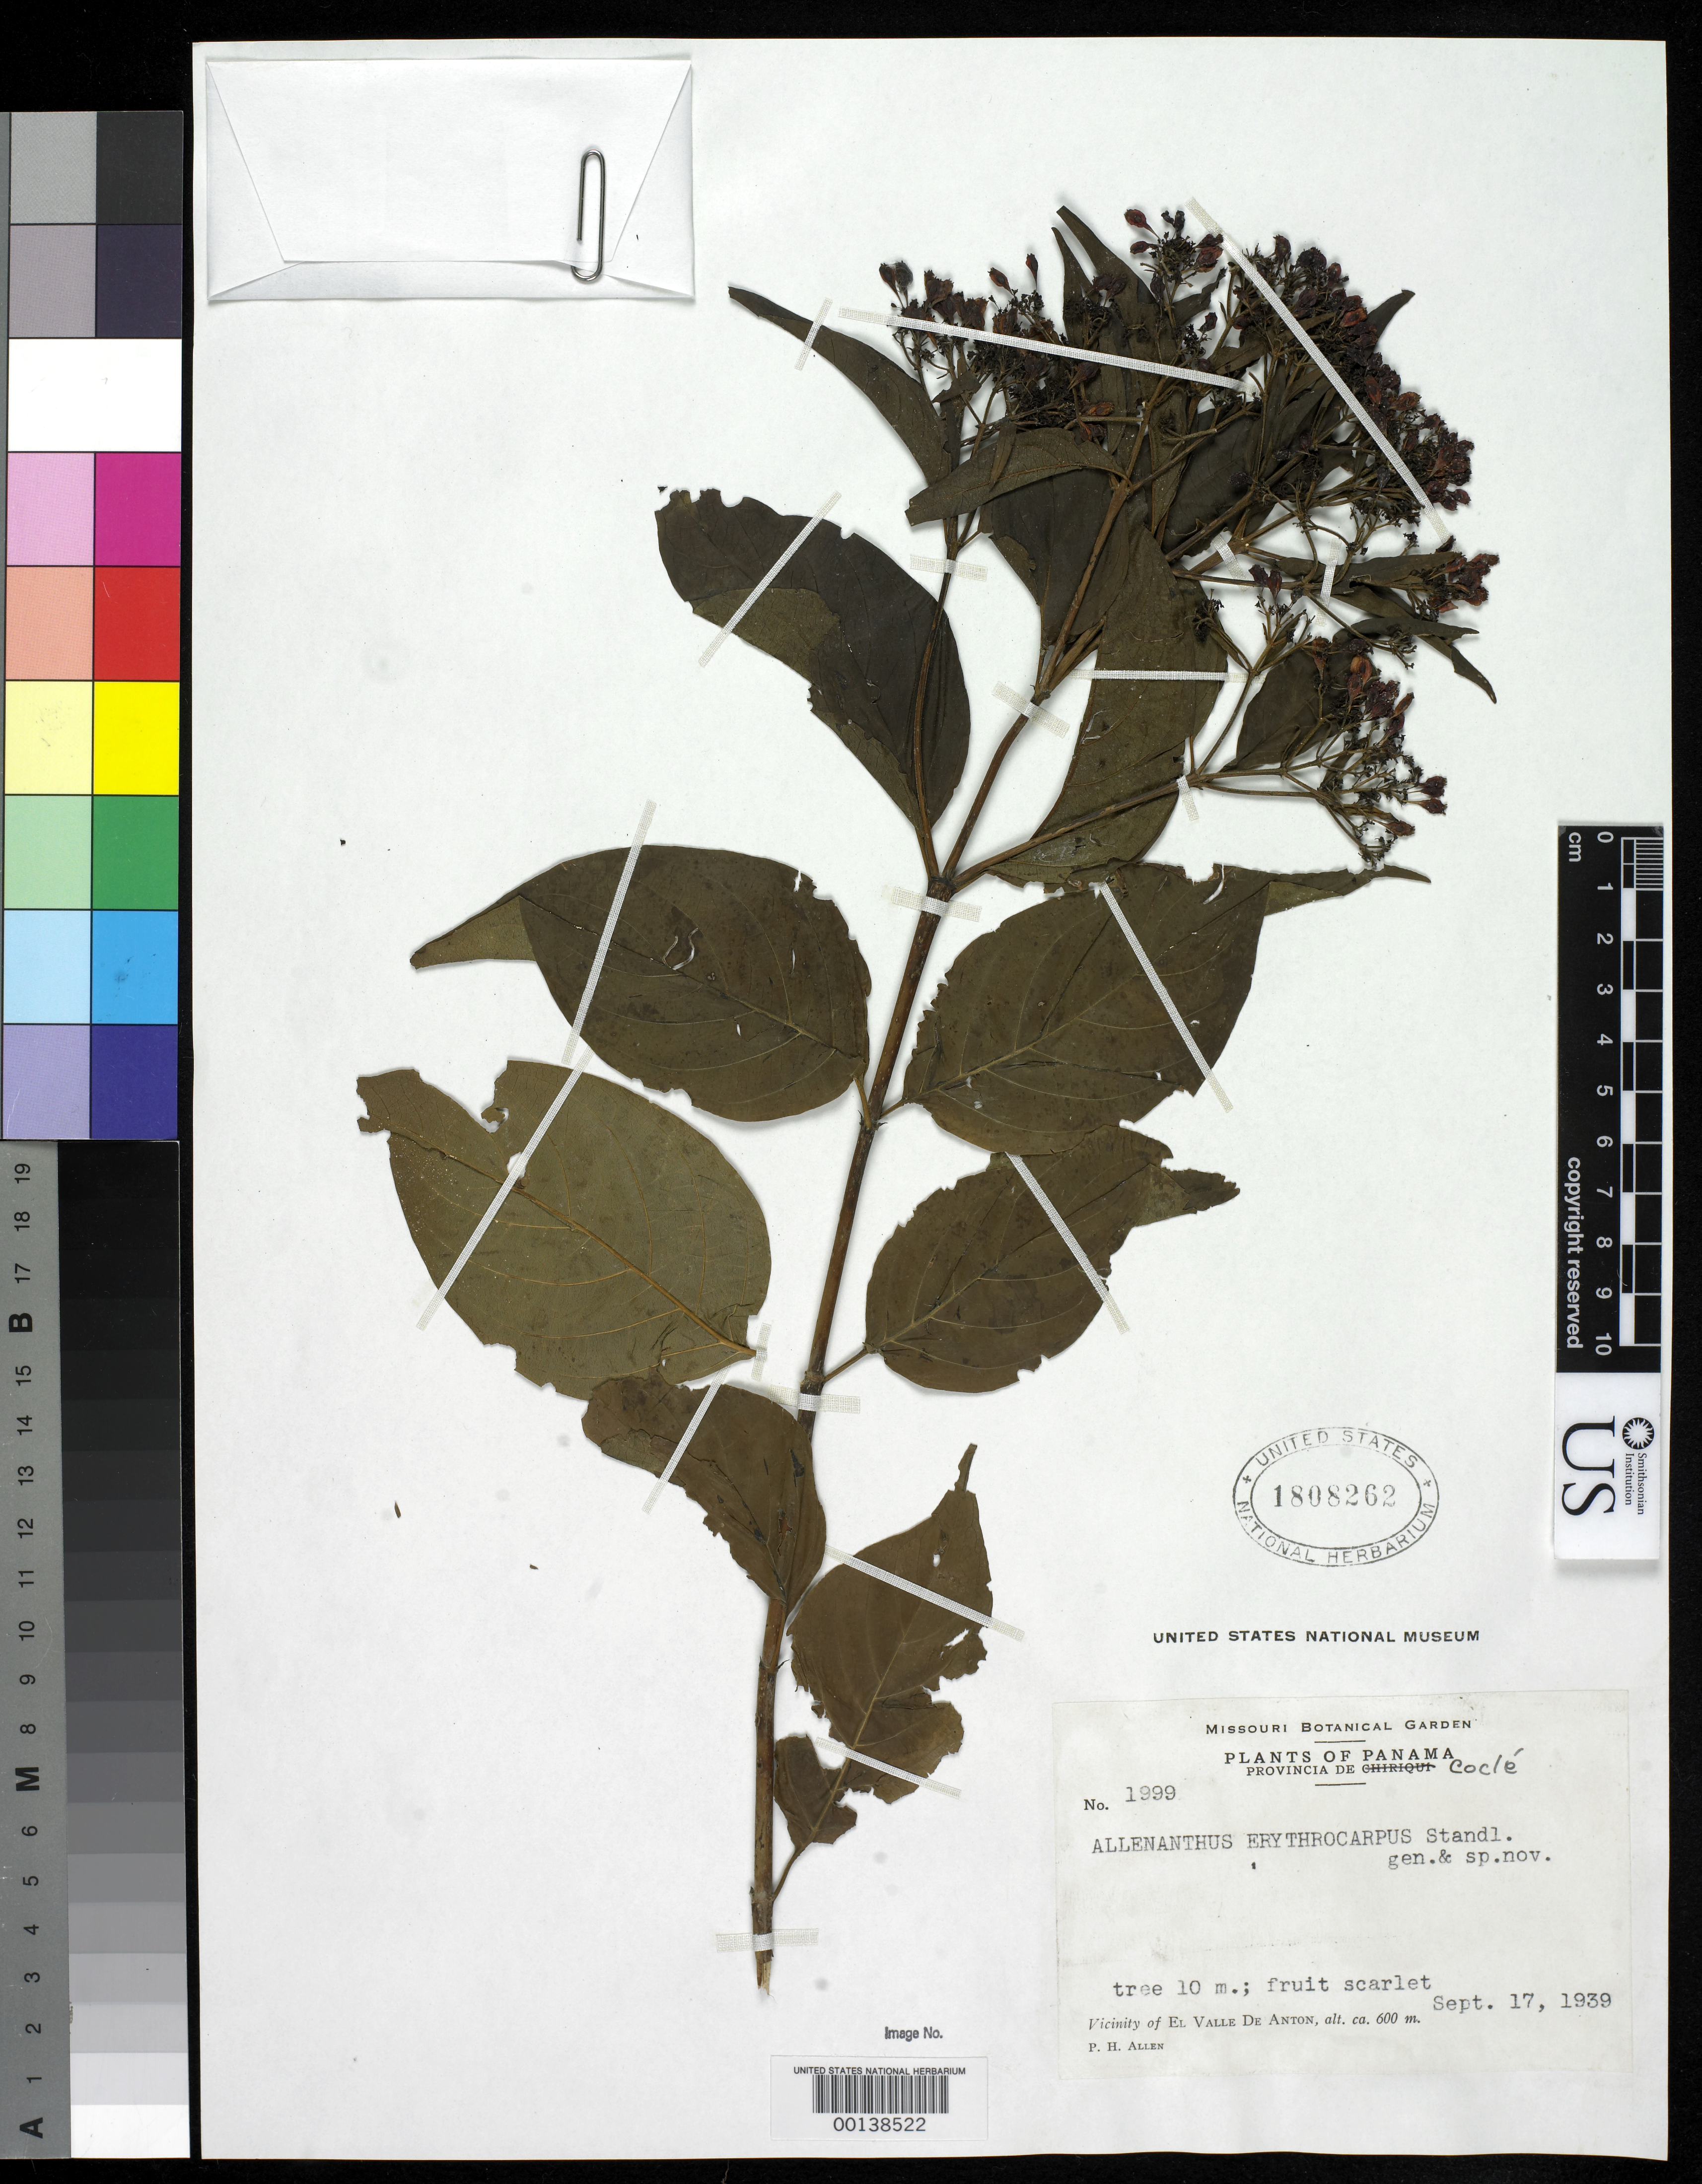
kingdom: Plantae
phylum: Tracheophyta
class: Magnoliopsida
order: Gentianales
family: Rubiaceae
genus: Allenanthus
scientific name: Allenanthus erythrocarpus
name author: Standl. in Woodson & Schery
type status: Isotype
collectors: P. H. Allen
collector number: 1999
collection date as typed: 17 Sep 1939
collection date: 1939-09-17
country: Panama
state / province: Coclé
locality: Vicinity of Valle De Anton.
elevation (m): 600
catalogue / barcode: US 1808262